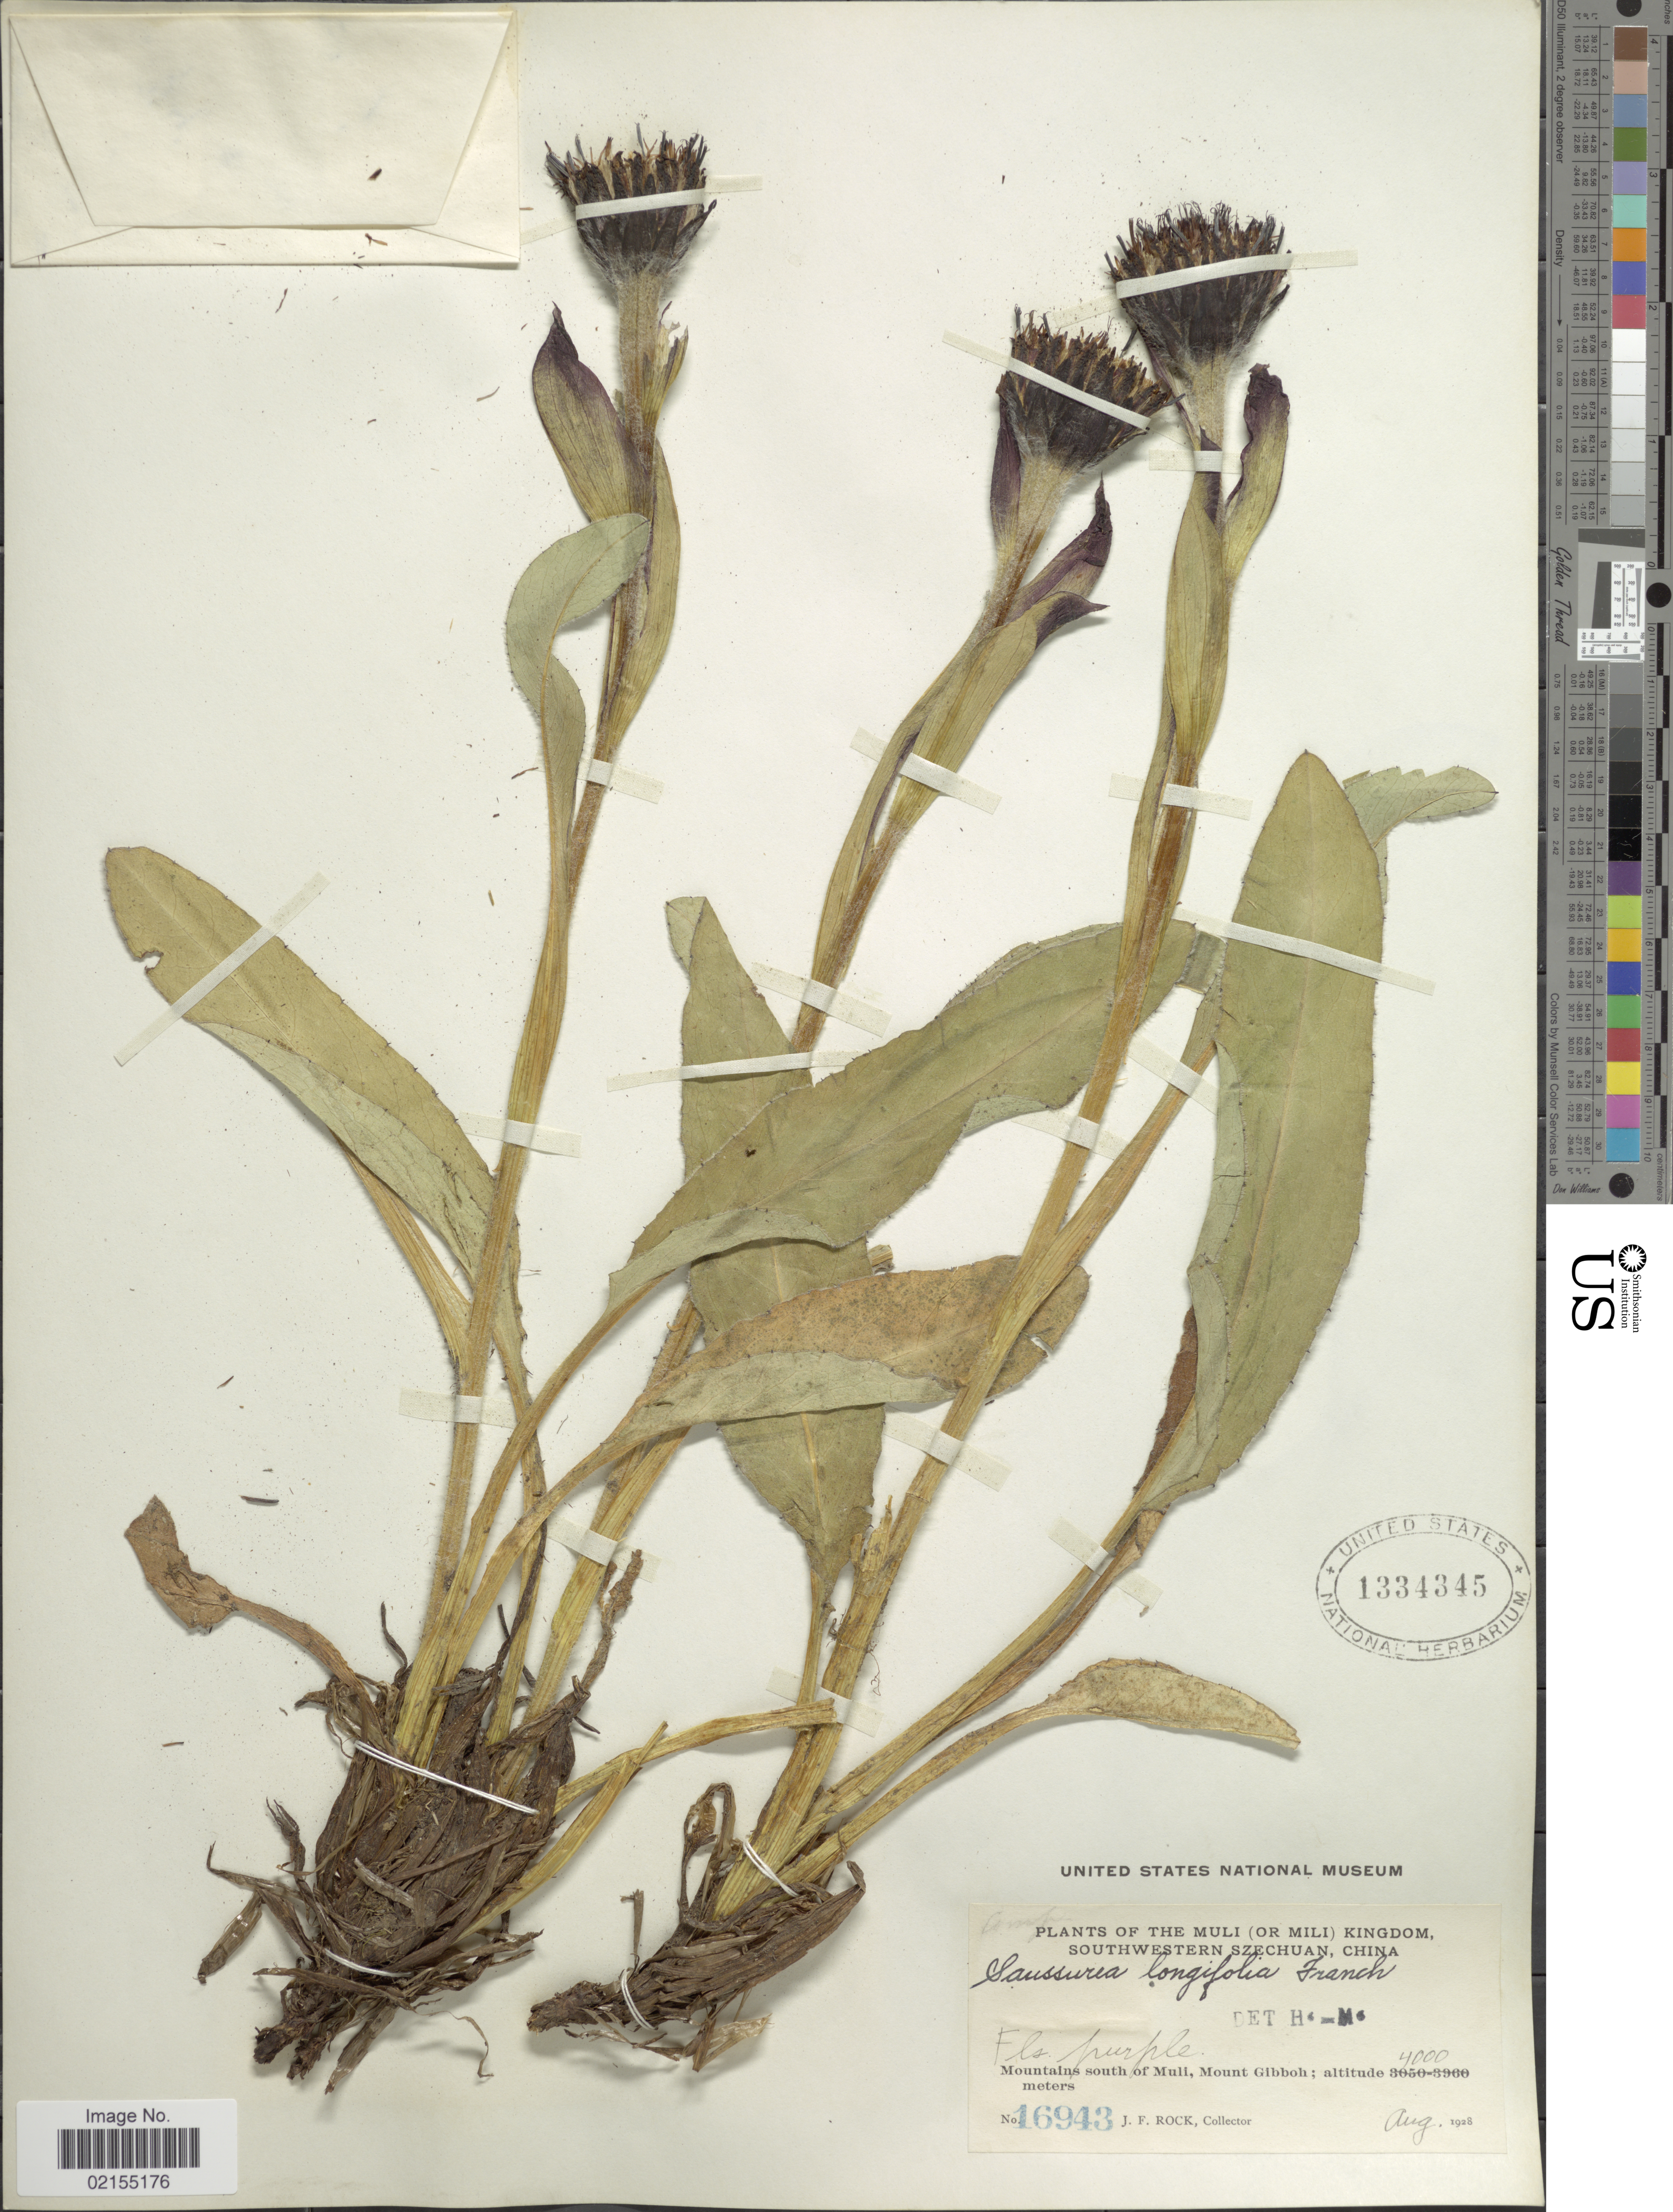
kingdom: Plantae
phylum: Tracheophyta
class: Magnoliopsida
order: Asterales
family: Asteraceae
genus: Saussurea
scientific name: Saussurea longifolia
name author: Franch.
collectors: J. Rock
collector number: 16943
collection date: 1928-08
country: China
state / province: Sichuan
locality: The Muli (Or Mili) Kingdom, Southwestern Szechuan, China, Mountains south of Muli, Mount Gibboh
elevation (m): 4000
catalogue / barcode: US 1334345